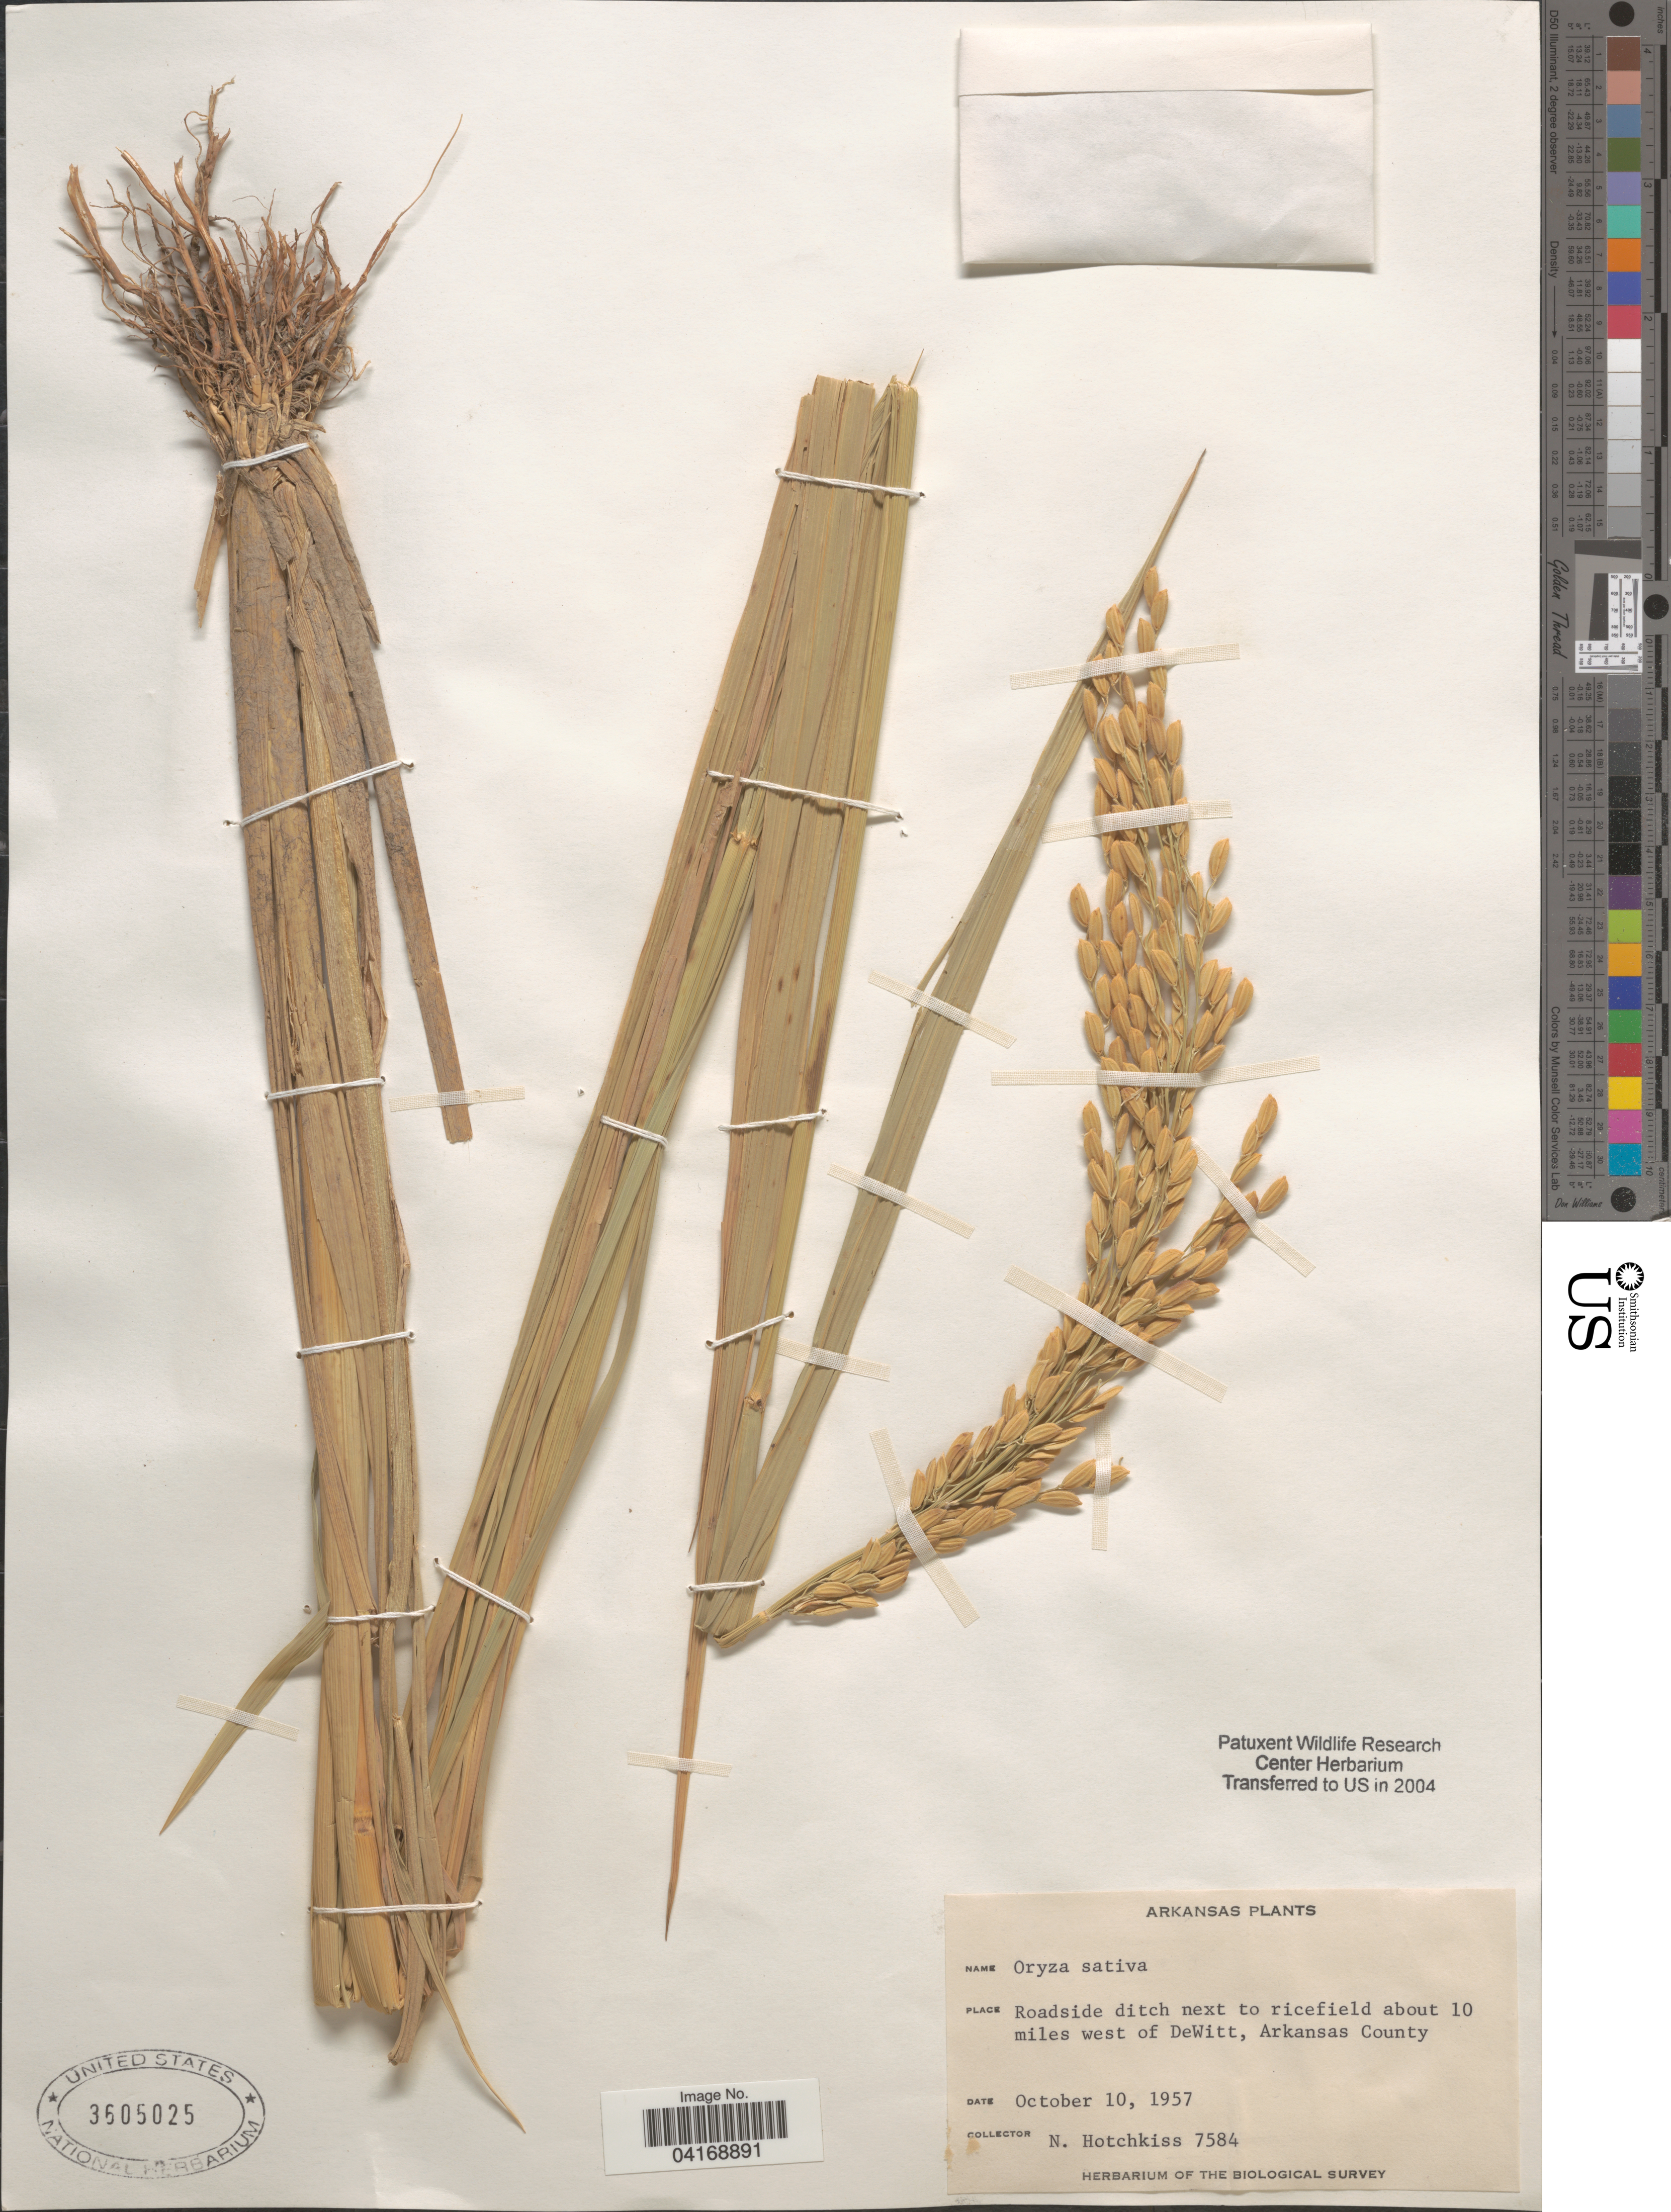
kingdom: Plantae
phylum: Tracheophyta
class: Liliopsida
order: Poales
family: Poaceae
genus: Oryza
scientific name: Oryza sativa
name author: L.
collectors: N. Hotchkiss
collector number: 7584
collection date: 1957-10-10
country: United States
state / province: Arkansas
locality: Roadside ditch next to ricefield about 10 miles west of DeWitt, Arkansas County. The Biological Survey.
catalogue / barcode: US 3605025